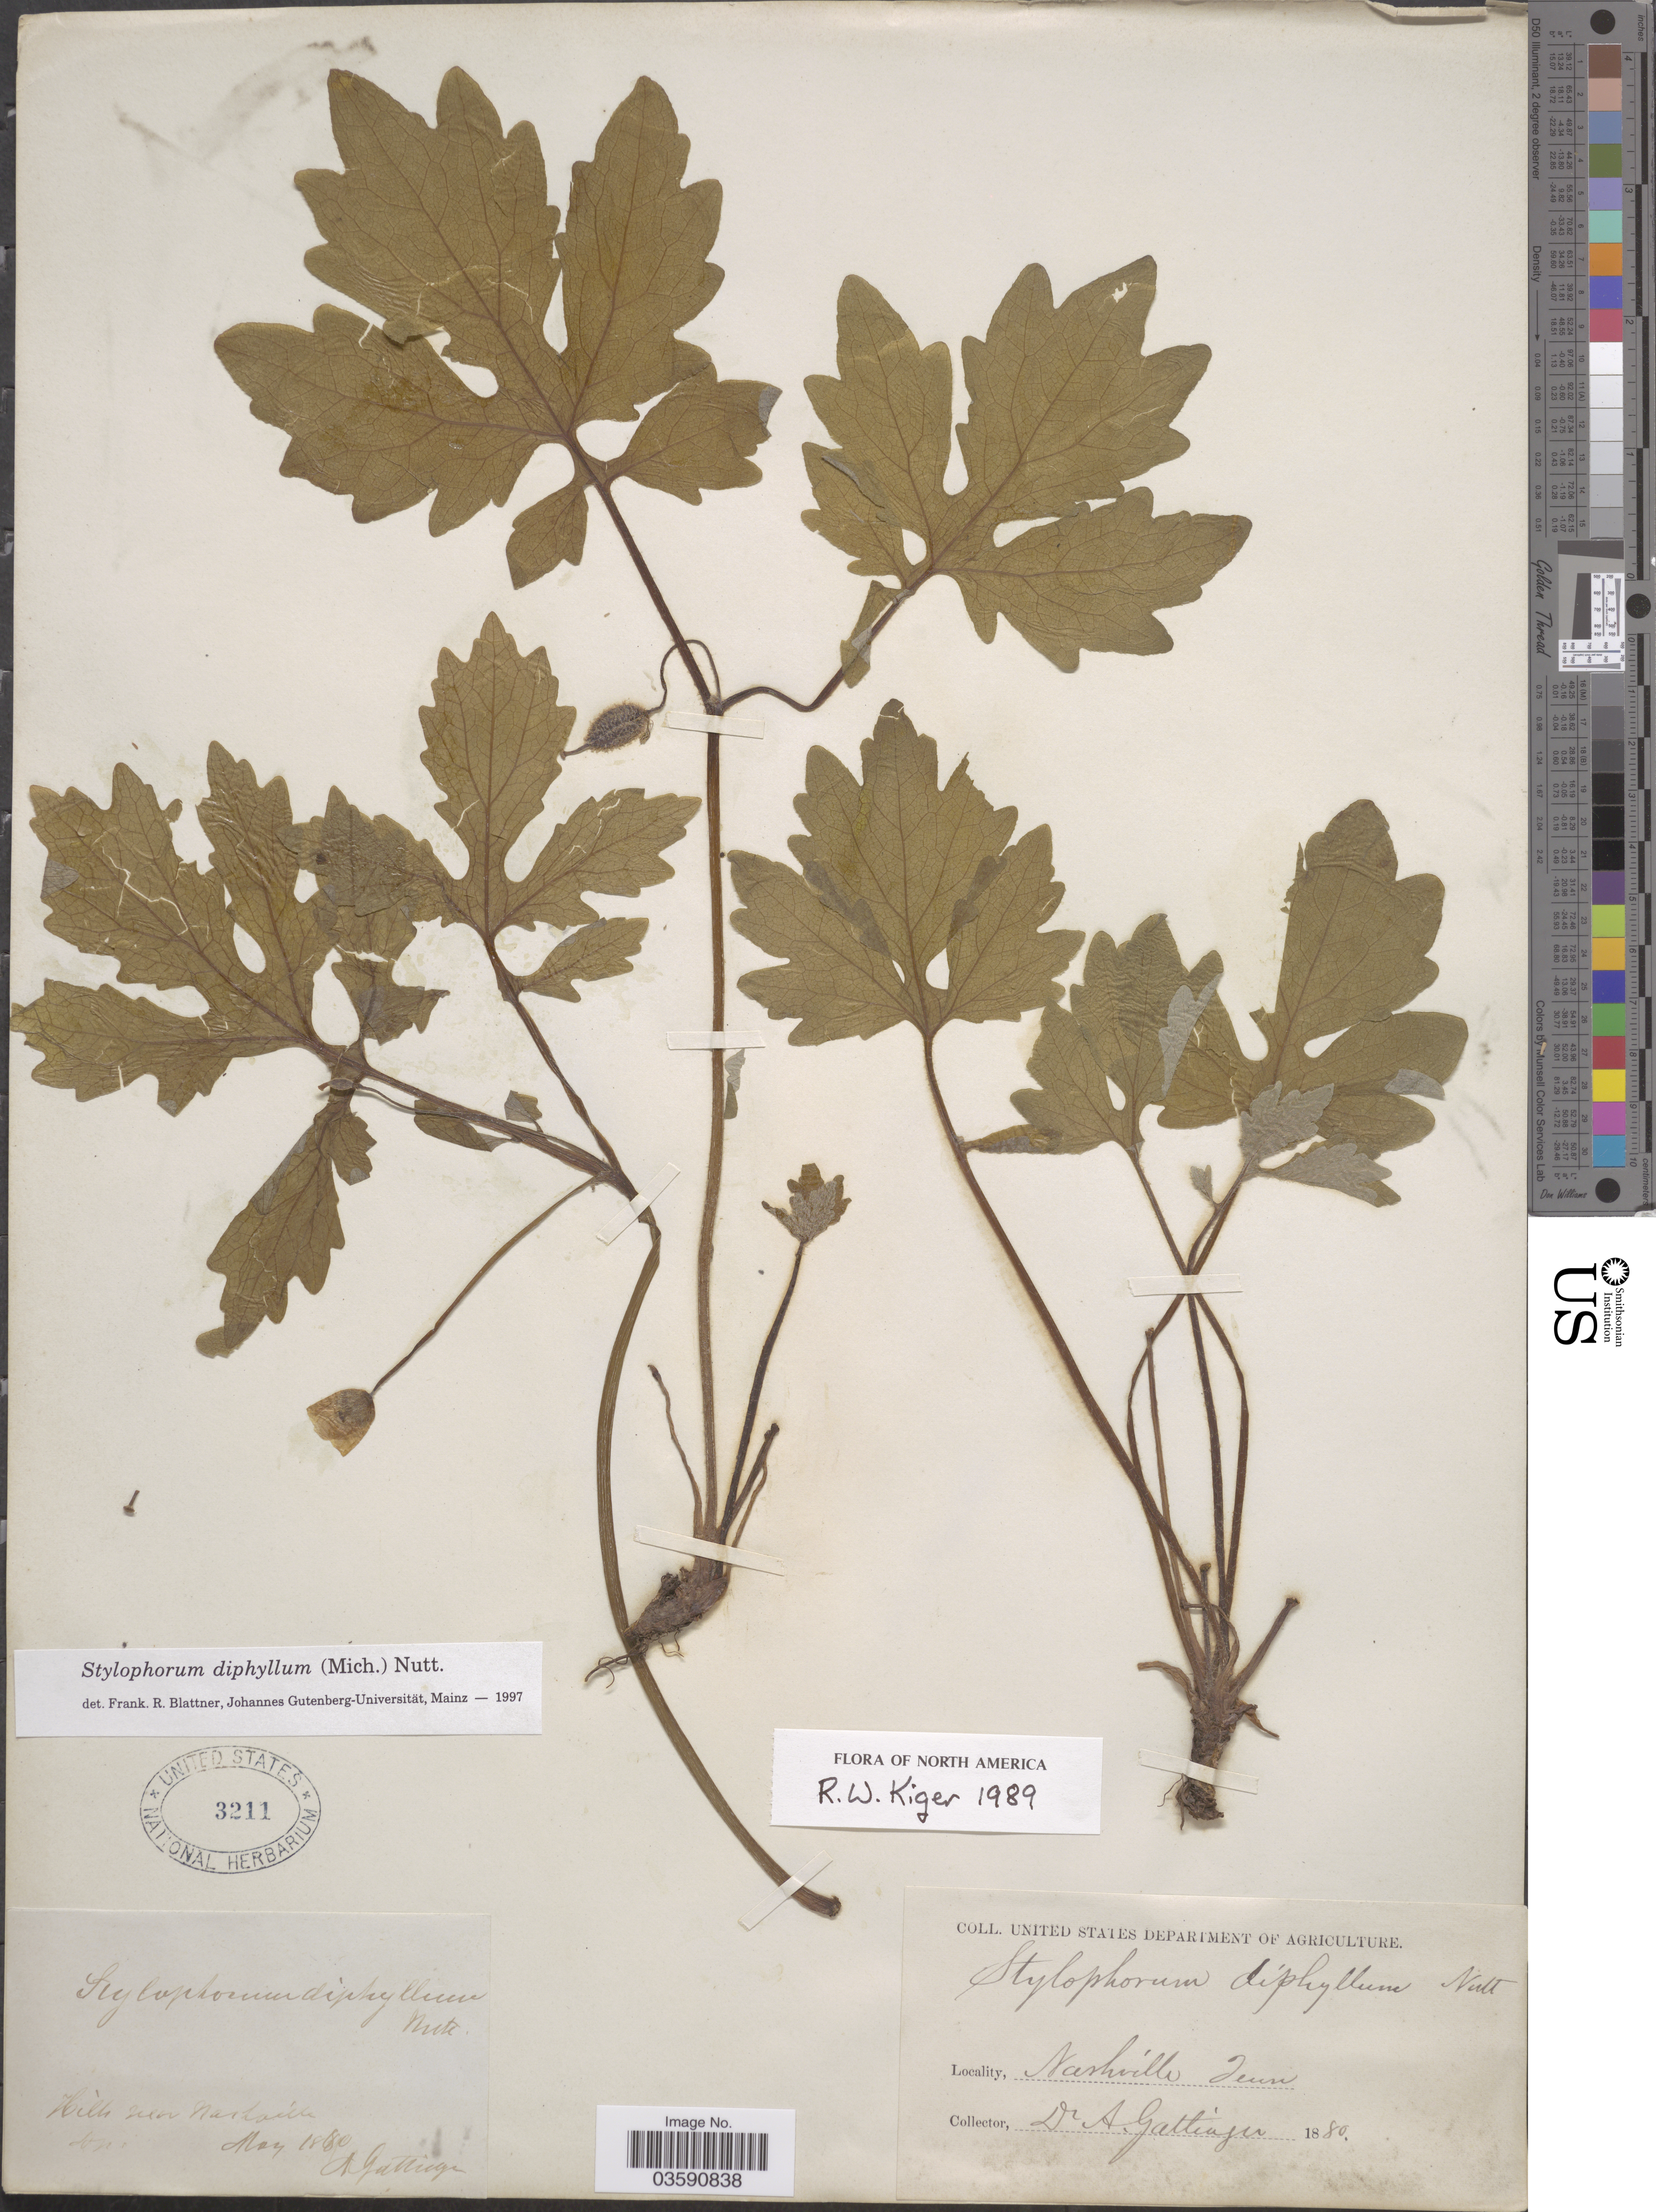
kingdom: Plantae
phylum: Tracheophyta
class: Magnoliopsida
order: Ranunculales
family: Papaveraceae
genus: Stylophorum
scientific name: Stylophorum diphyllum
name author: (Michx.) Nutt.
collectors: A. Gattinger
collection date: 1880-05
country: United States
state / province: Tennessee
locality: Hills near Nashville. Nashville.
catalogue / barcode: US 3211